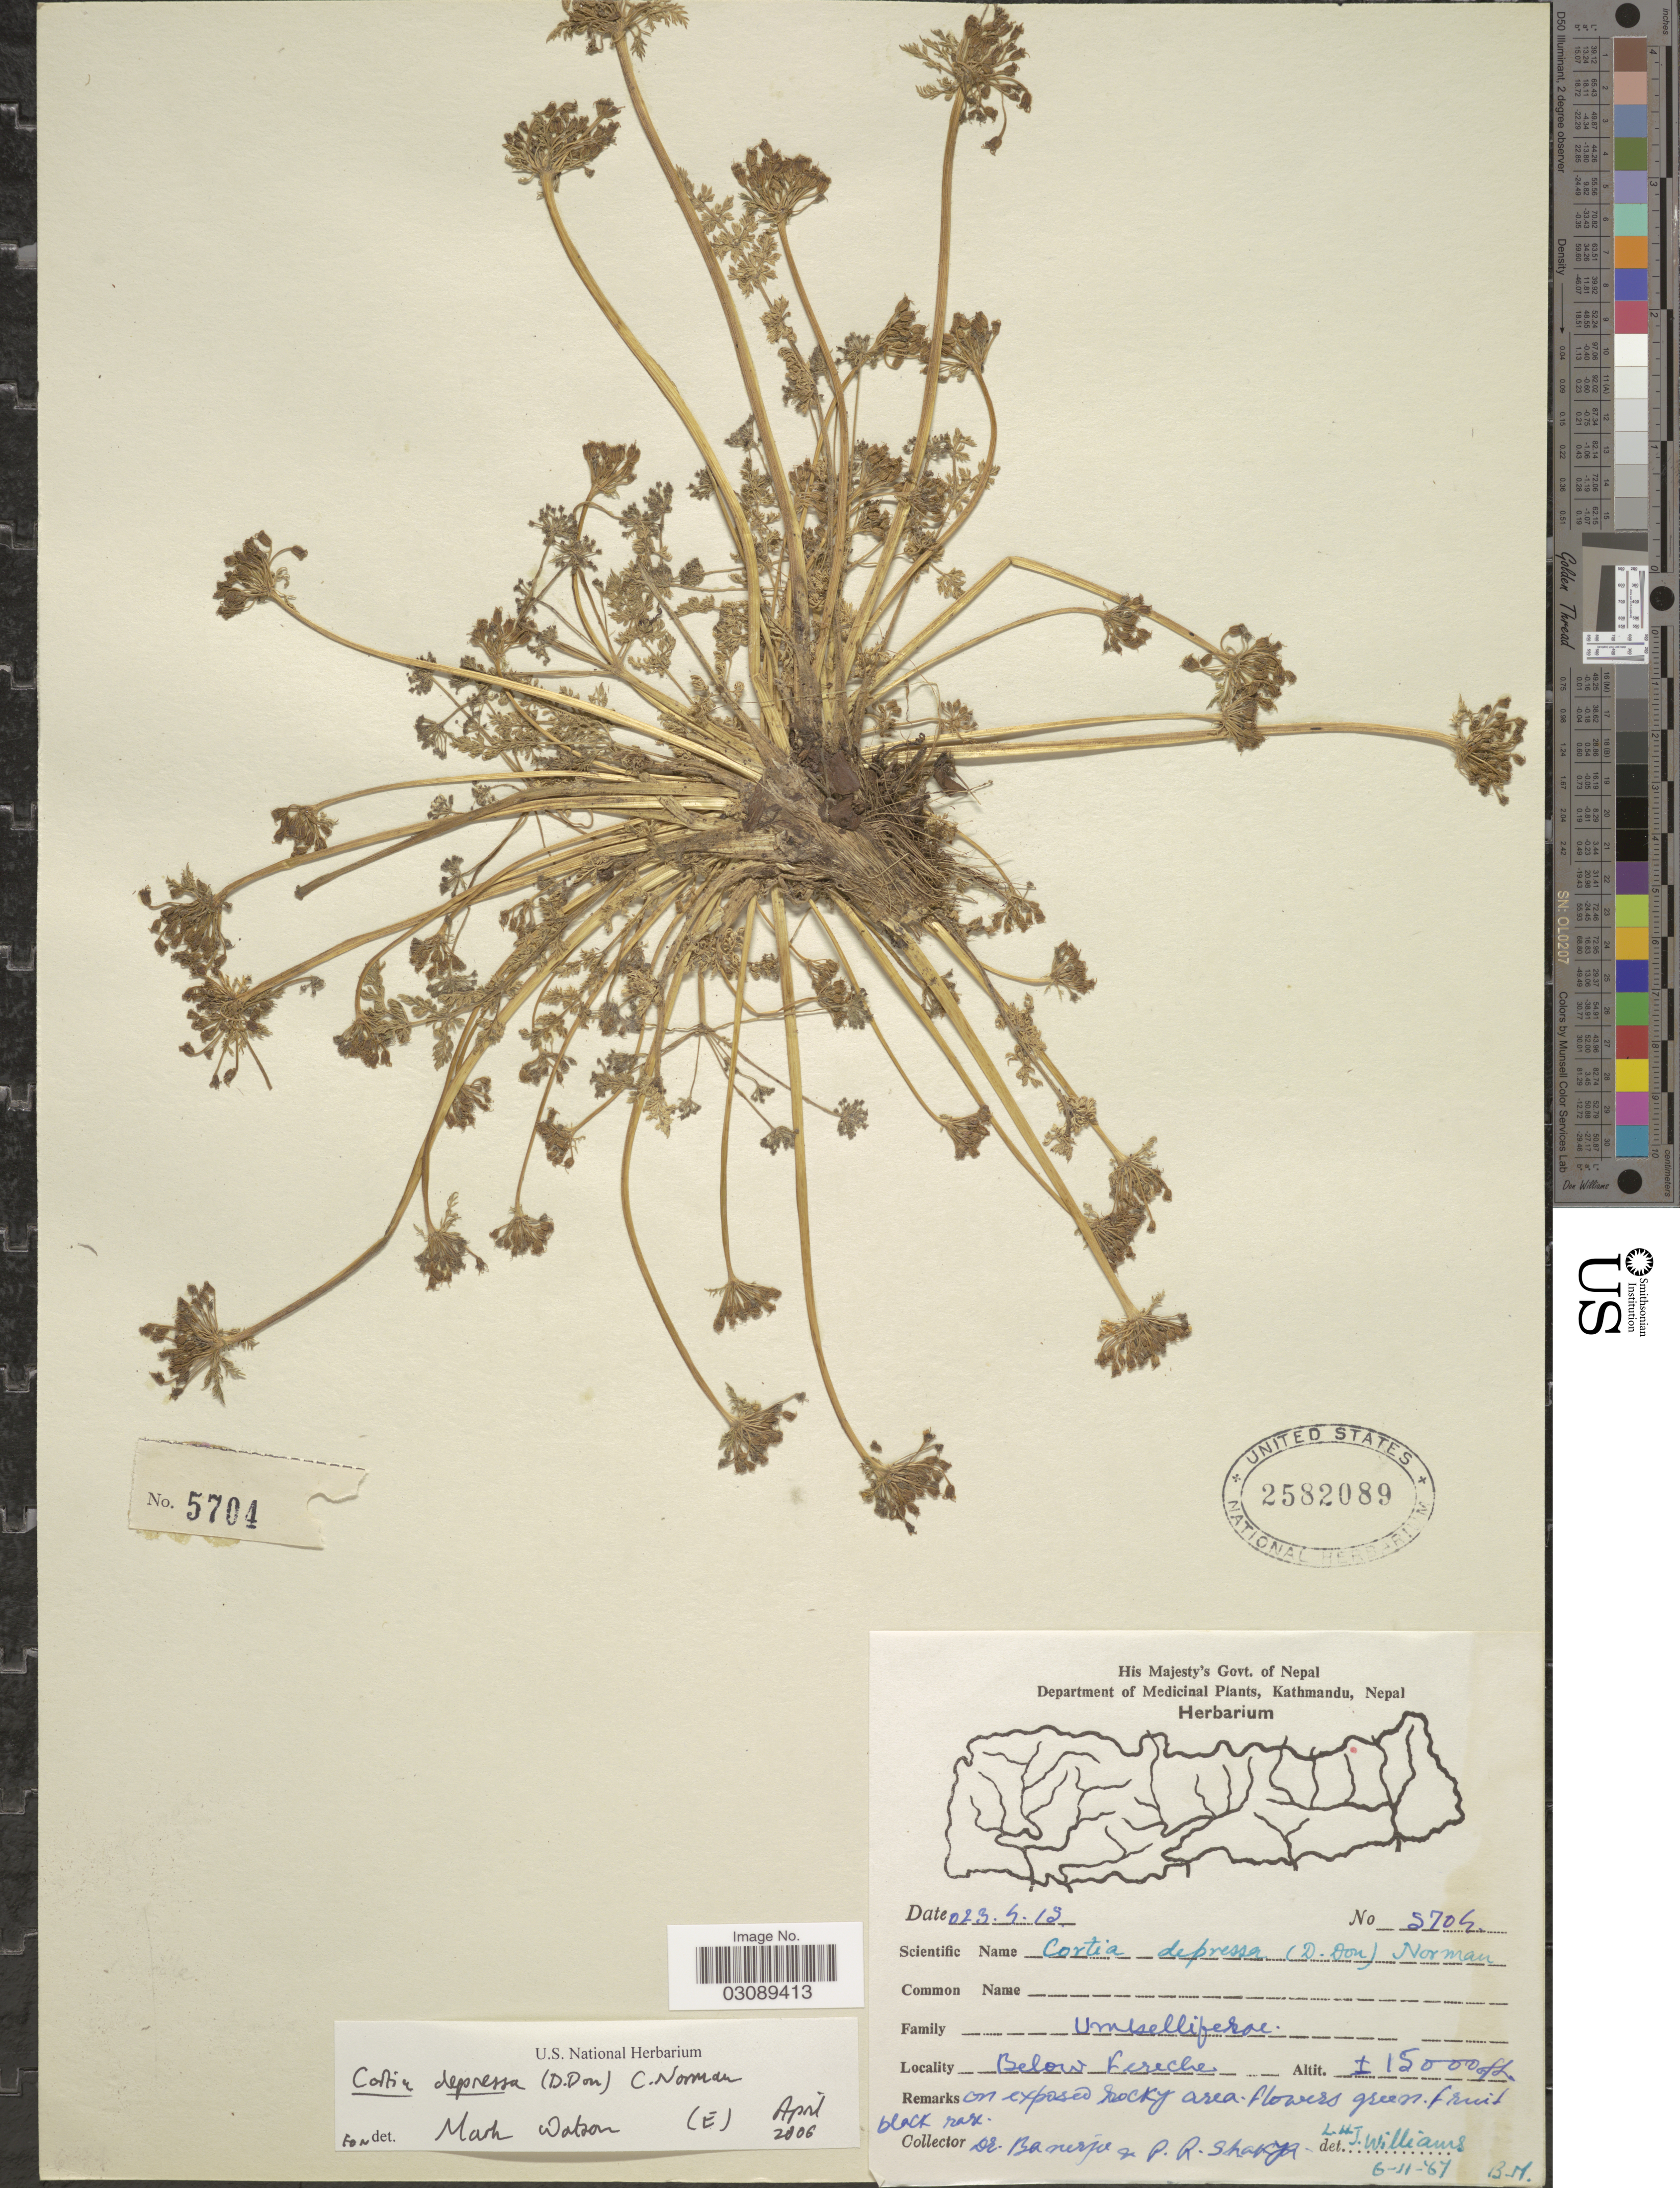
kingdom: Plantae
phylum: Tracheophyta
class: Magnoliopsida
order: Apiales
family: Apiaceae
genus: Cortia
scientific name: Cortia depressa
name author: (D. Don) Norman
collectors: -. Banerjee & P. Shakya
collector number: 5704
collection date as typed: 023-4-15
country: Nepal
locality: Below Lereche.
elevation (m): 4572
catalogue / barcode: US 2582089